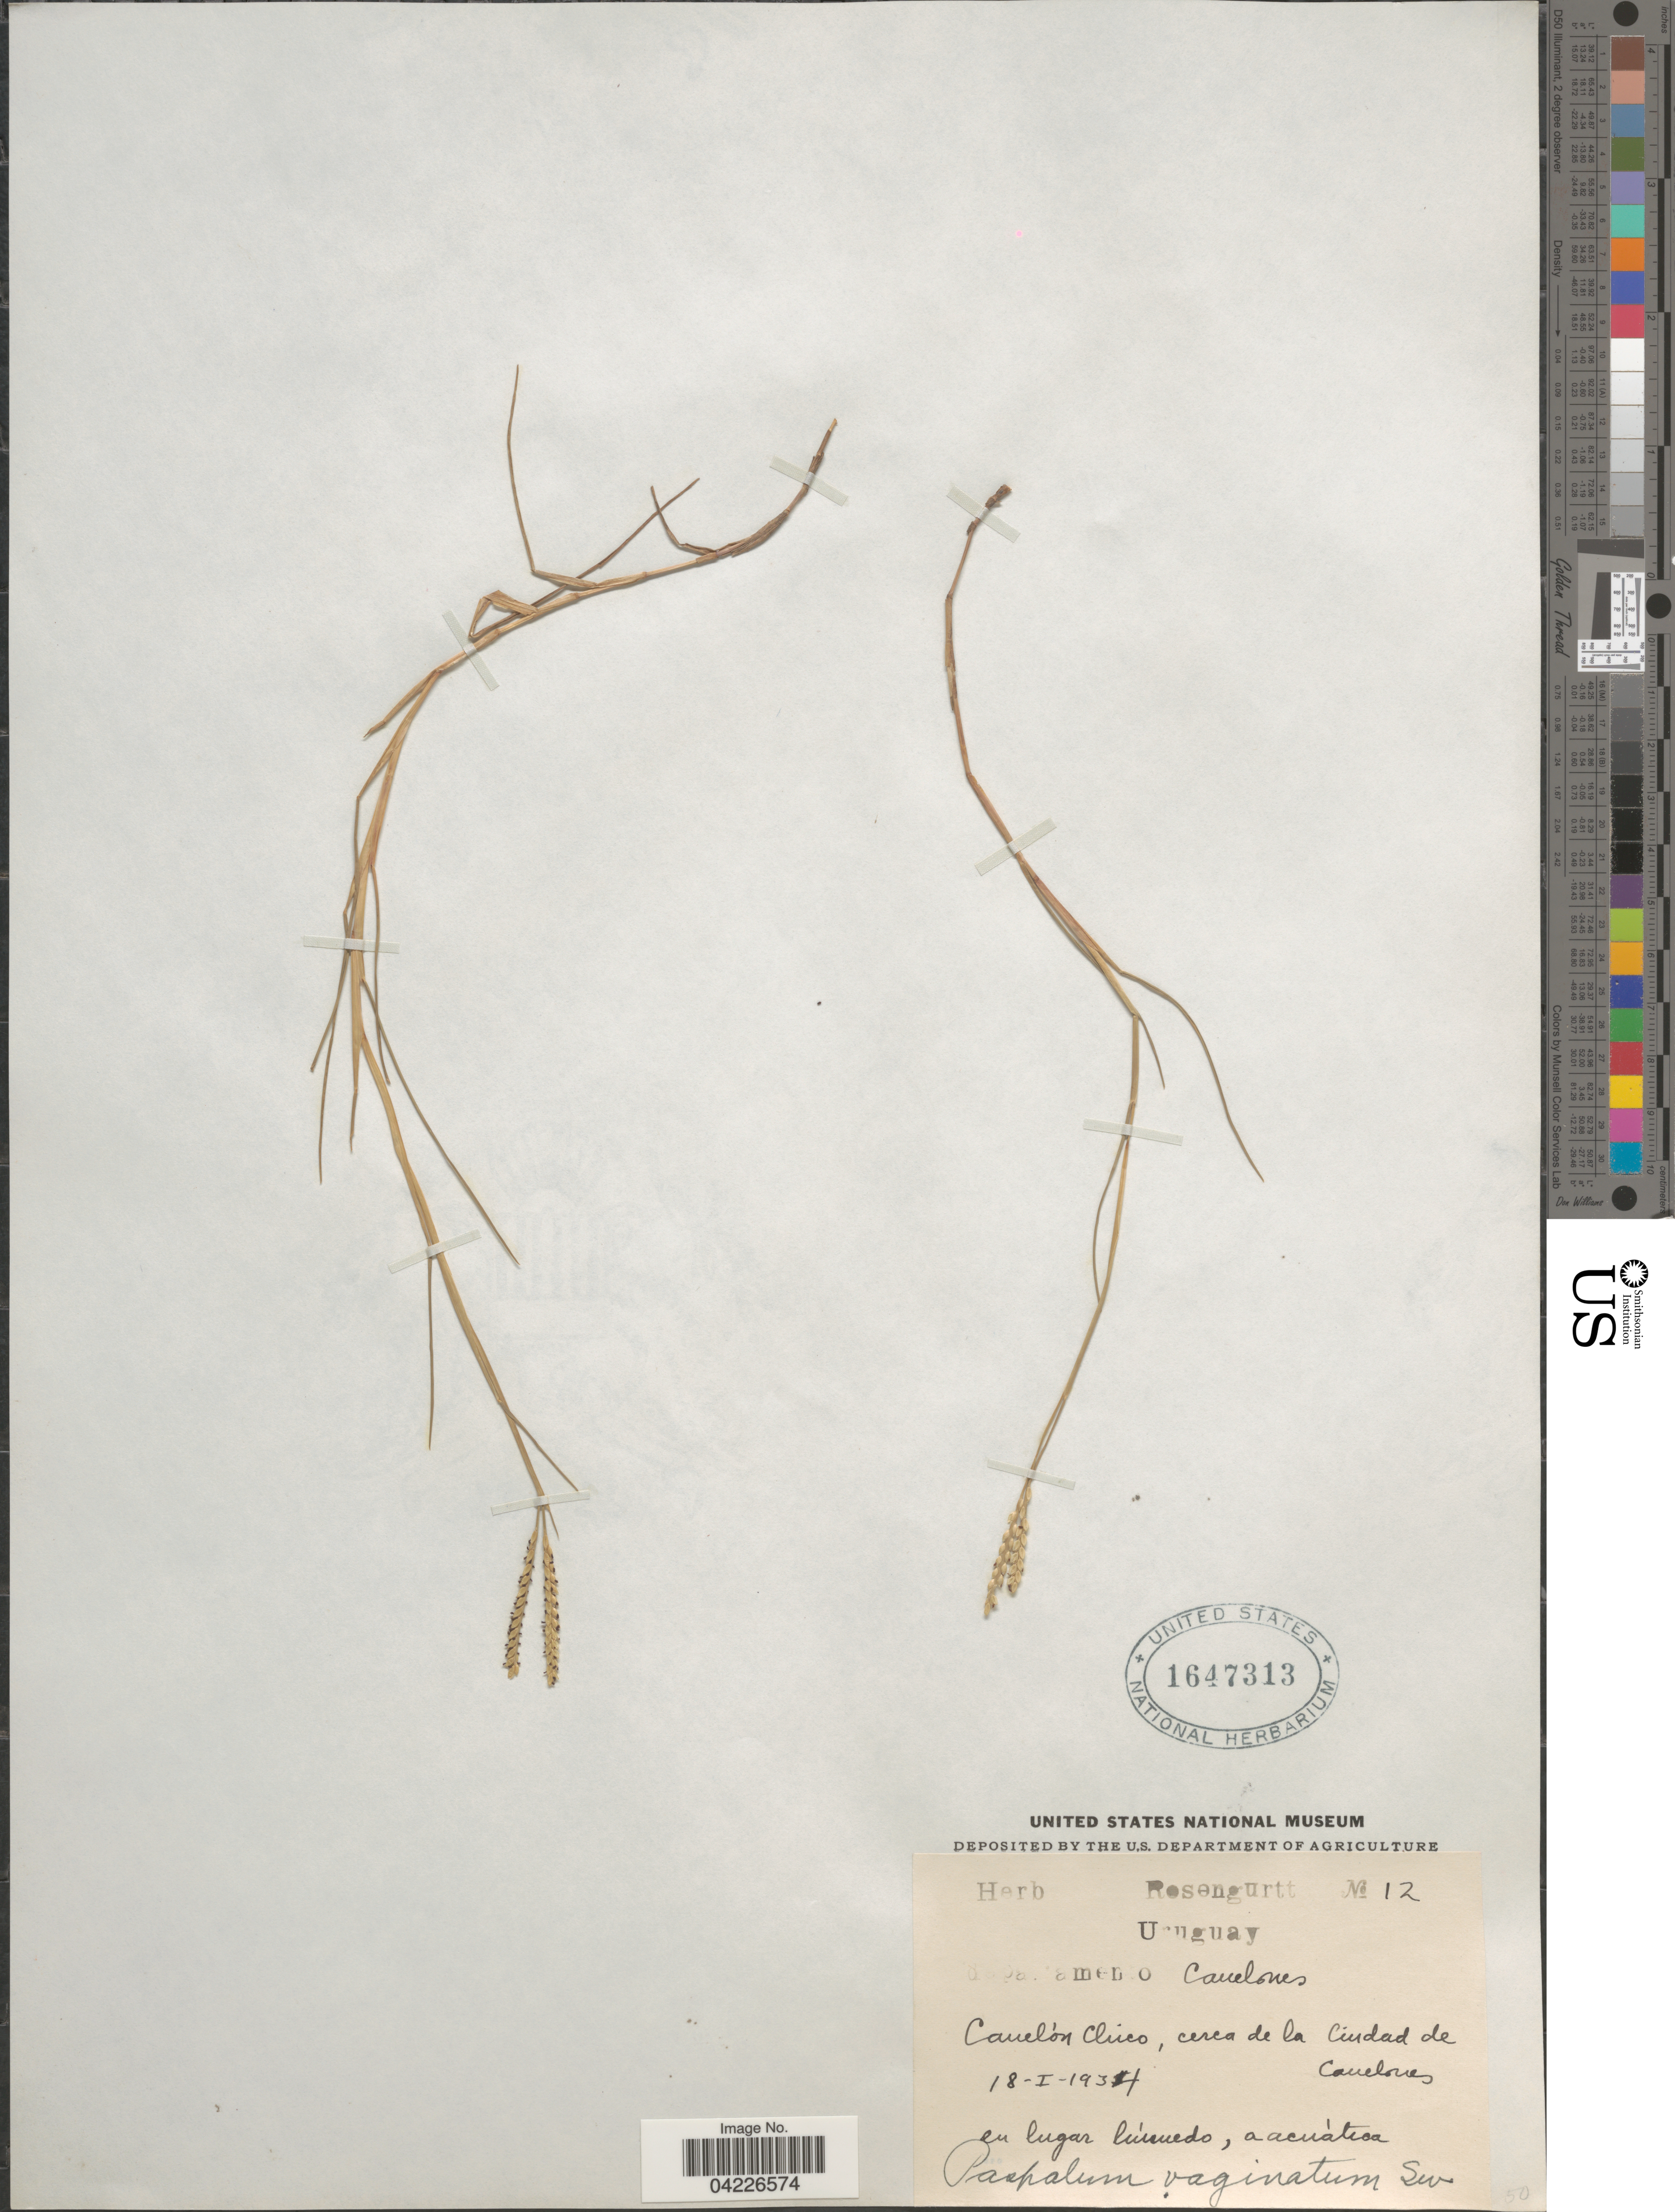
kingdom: Plantae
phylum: Tracheophyta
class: Liliopsida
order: Poales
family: Poaceae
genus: Paspalum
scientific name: Paspalum vaginatum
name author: Sw.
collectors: ex herb. Rosengurtt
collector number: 12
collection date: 1934-01-18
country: Uruguay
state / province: Canelones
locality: Departamento Canelones. Canelón Chico, cerca de la Ciudad de Canelones.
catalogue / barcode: US 1647313